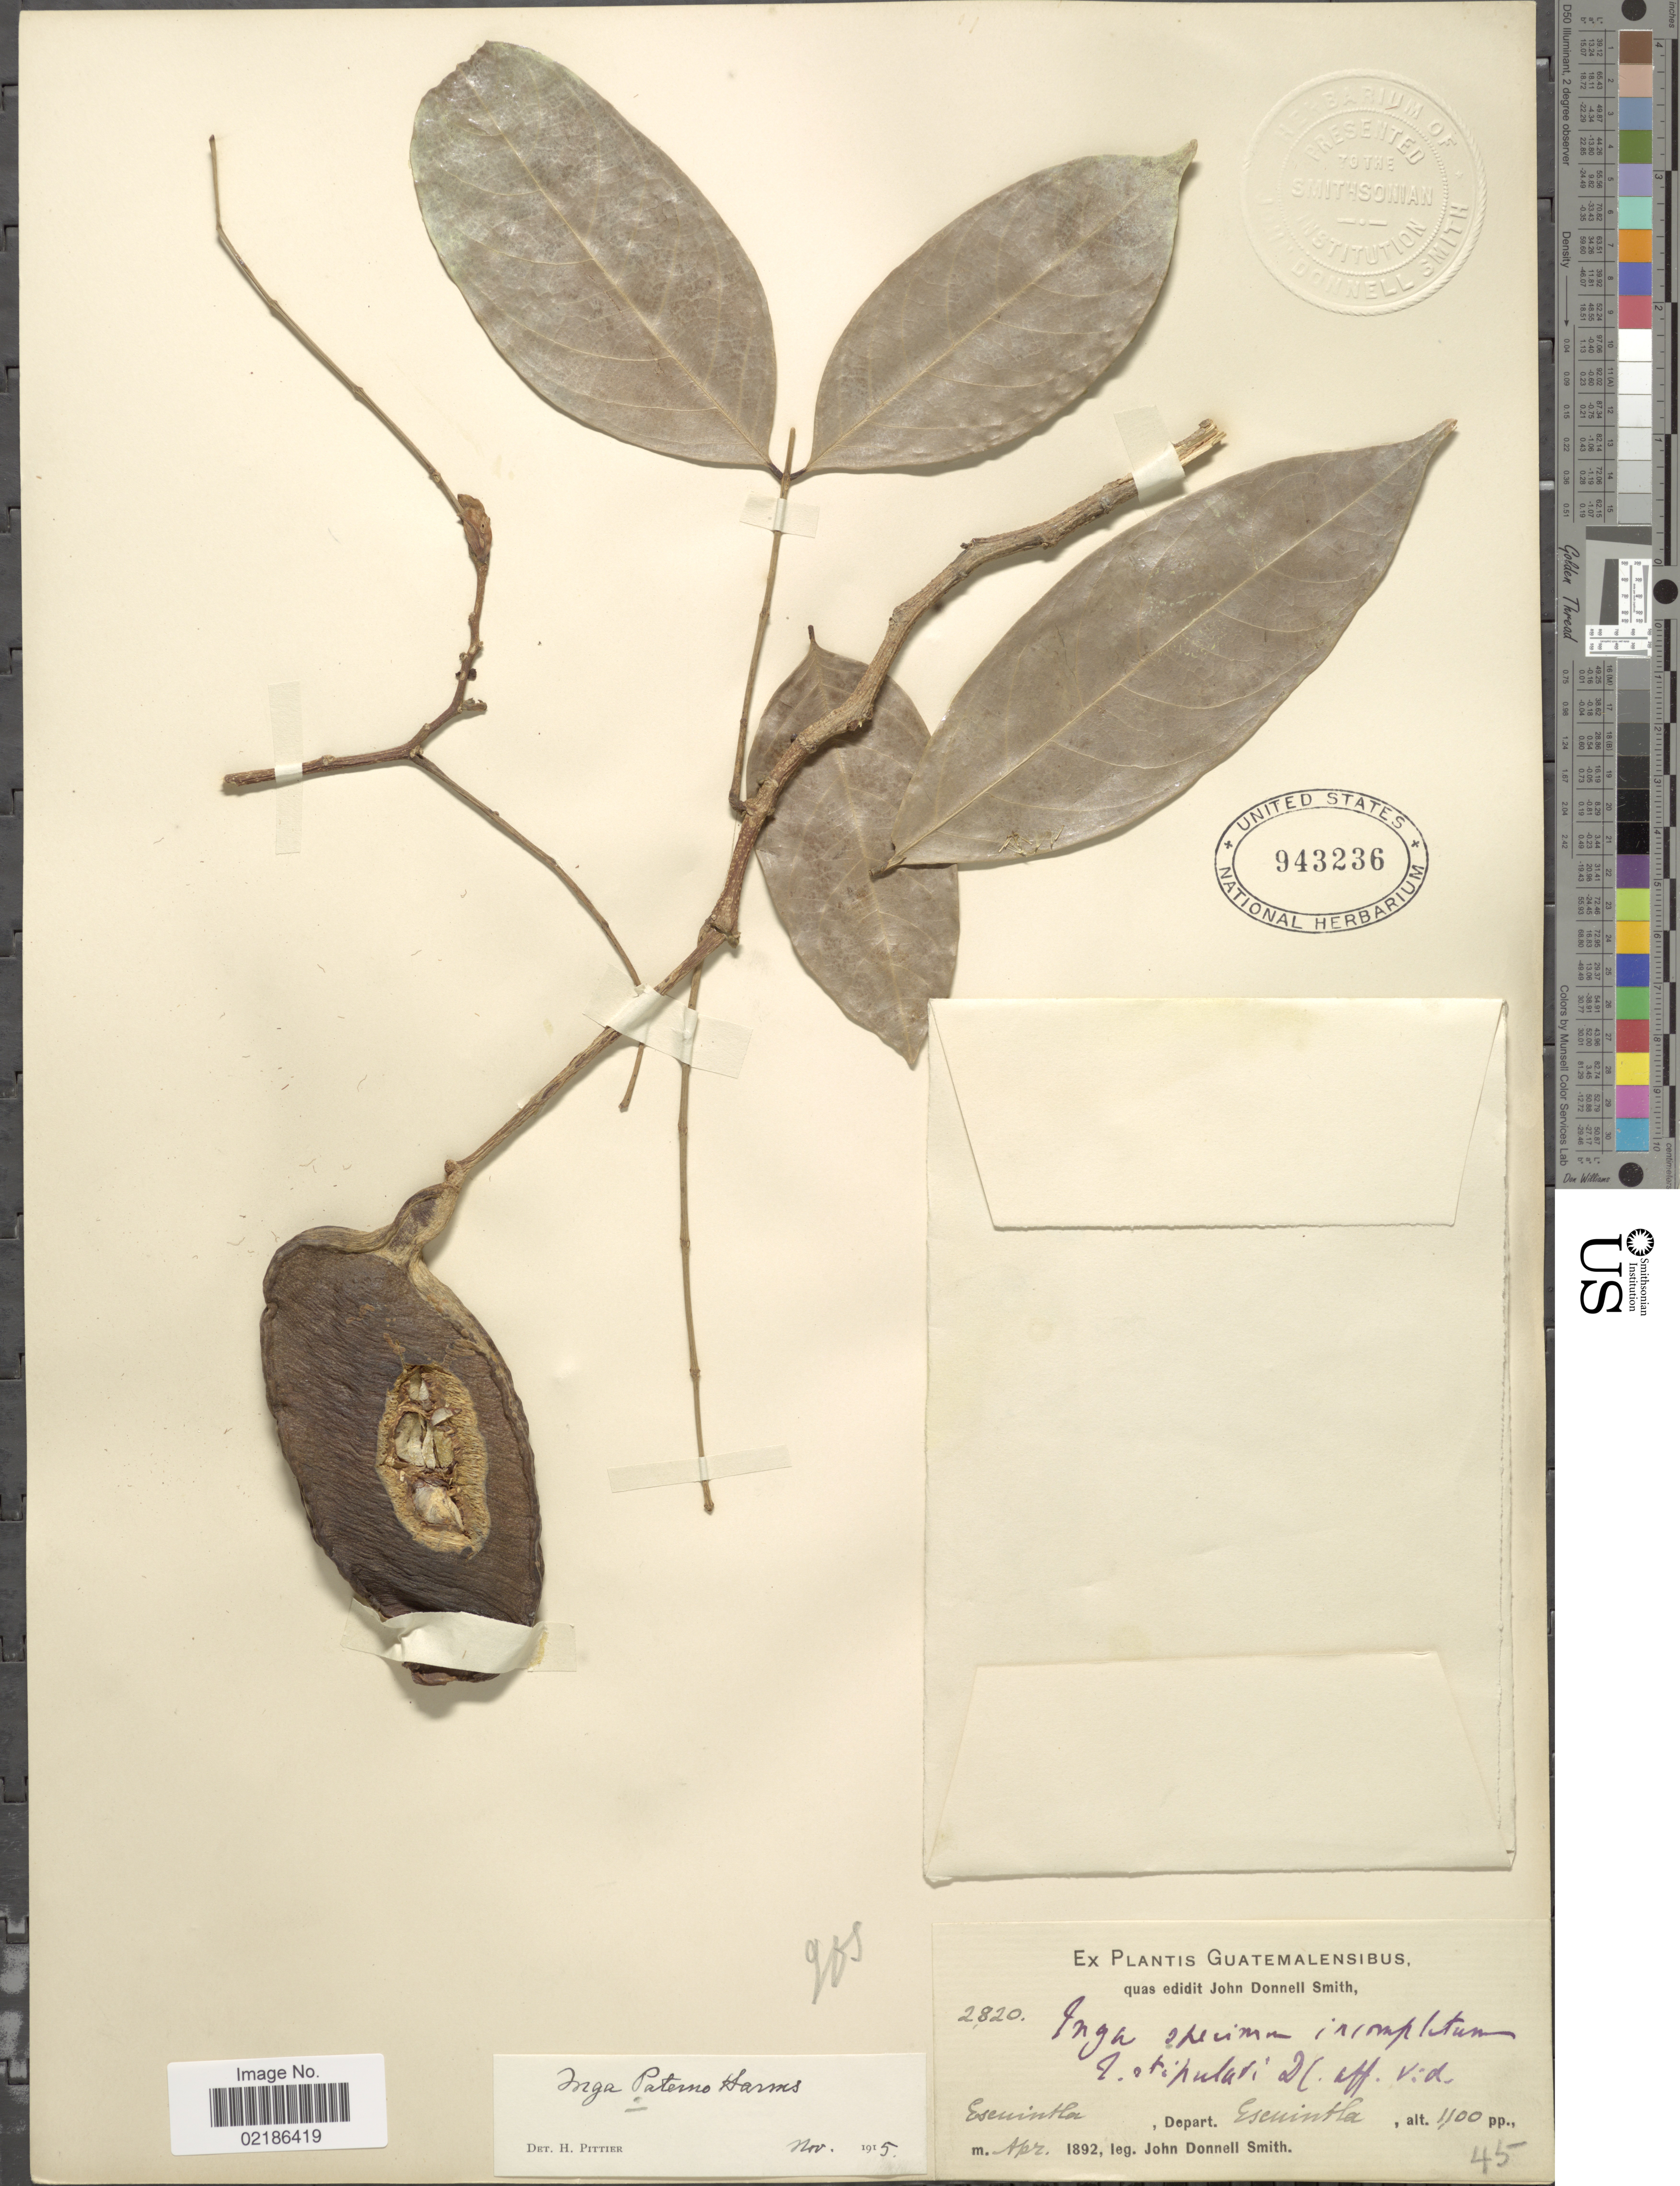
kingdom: Plantae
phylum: Tracheophyta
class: Magnoliopsida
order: Fabales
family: Fabaceae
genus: Inga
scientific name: Inga paterno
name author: Harms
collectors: J. Donnell Smith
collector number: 2820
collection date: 1892-04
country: Guatemala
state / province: Escuintla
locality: Guatemalensibus, Depart. Escuintla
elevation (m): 335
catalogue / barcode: US 943236